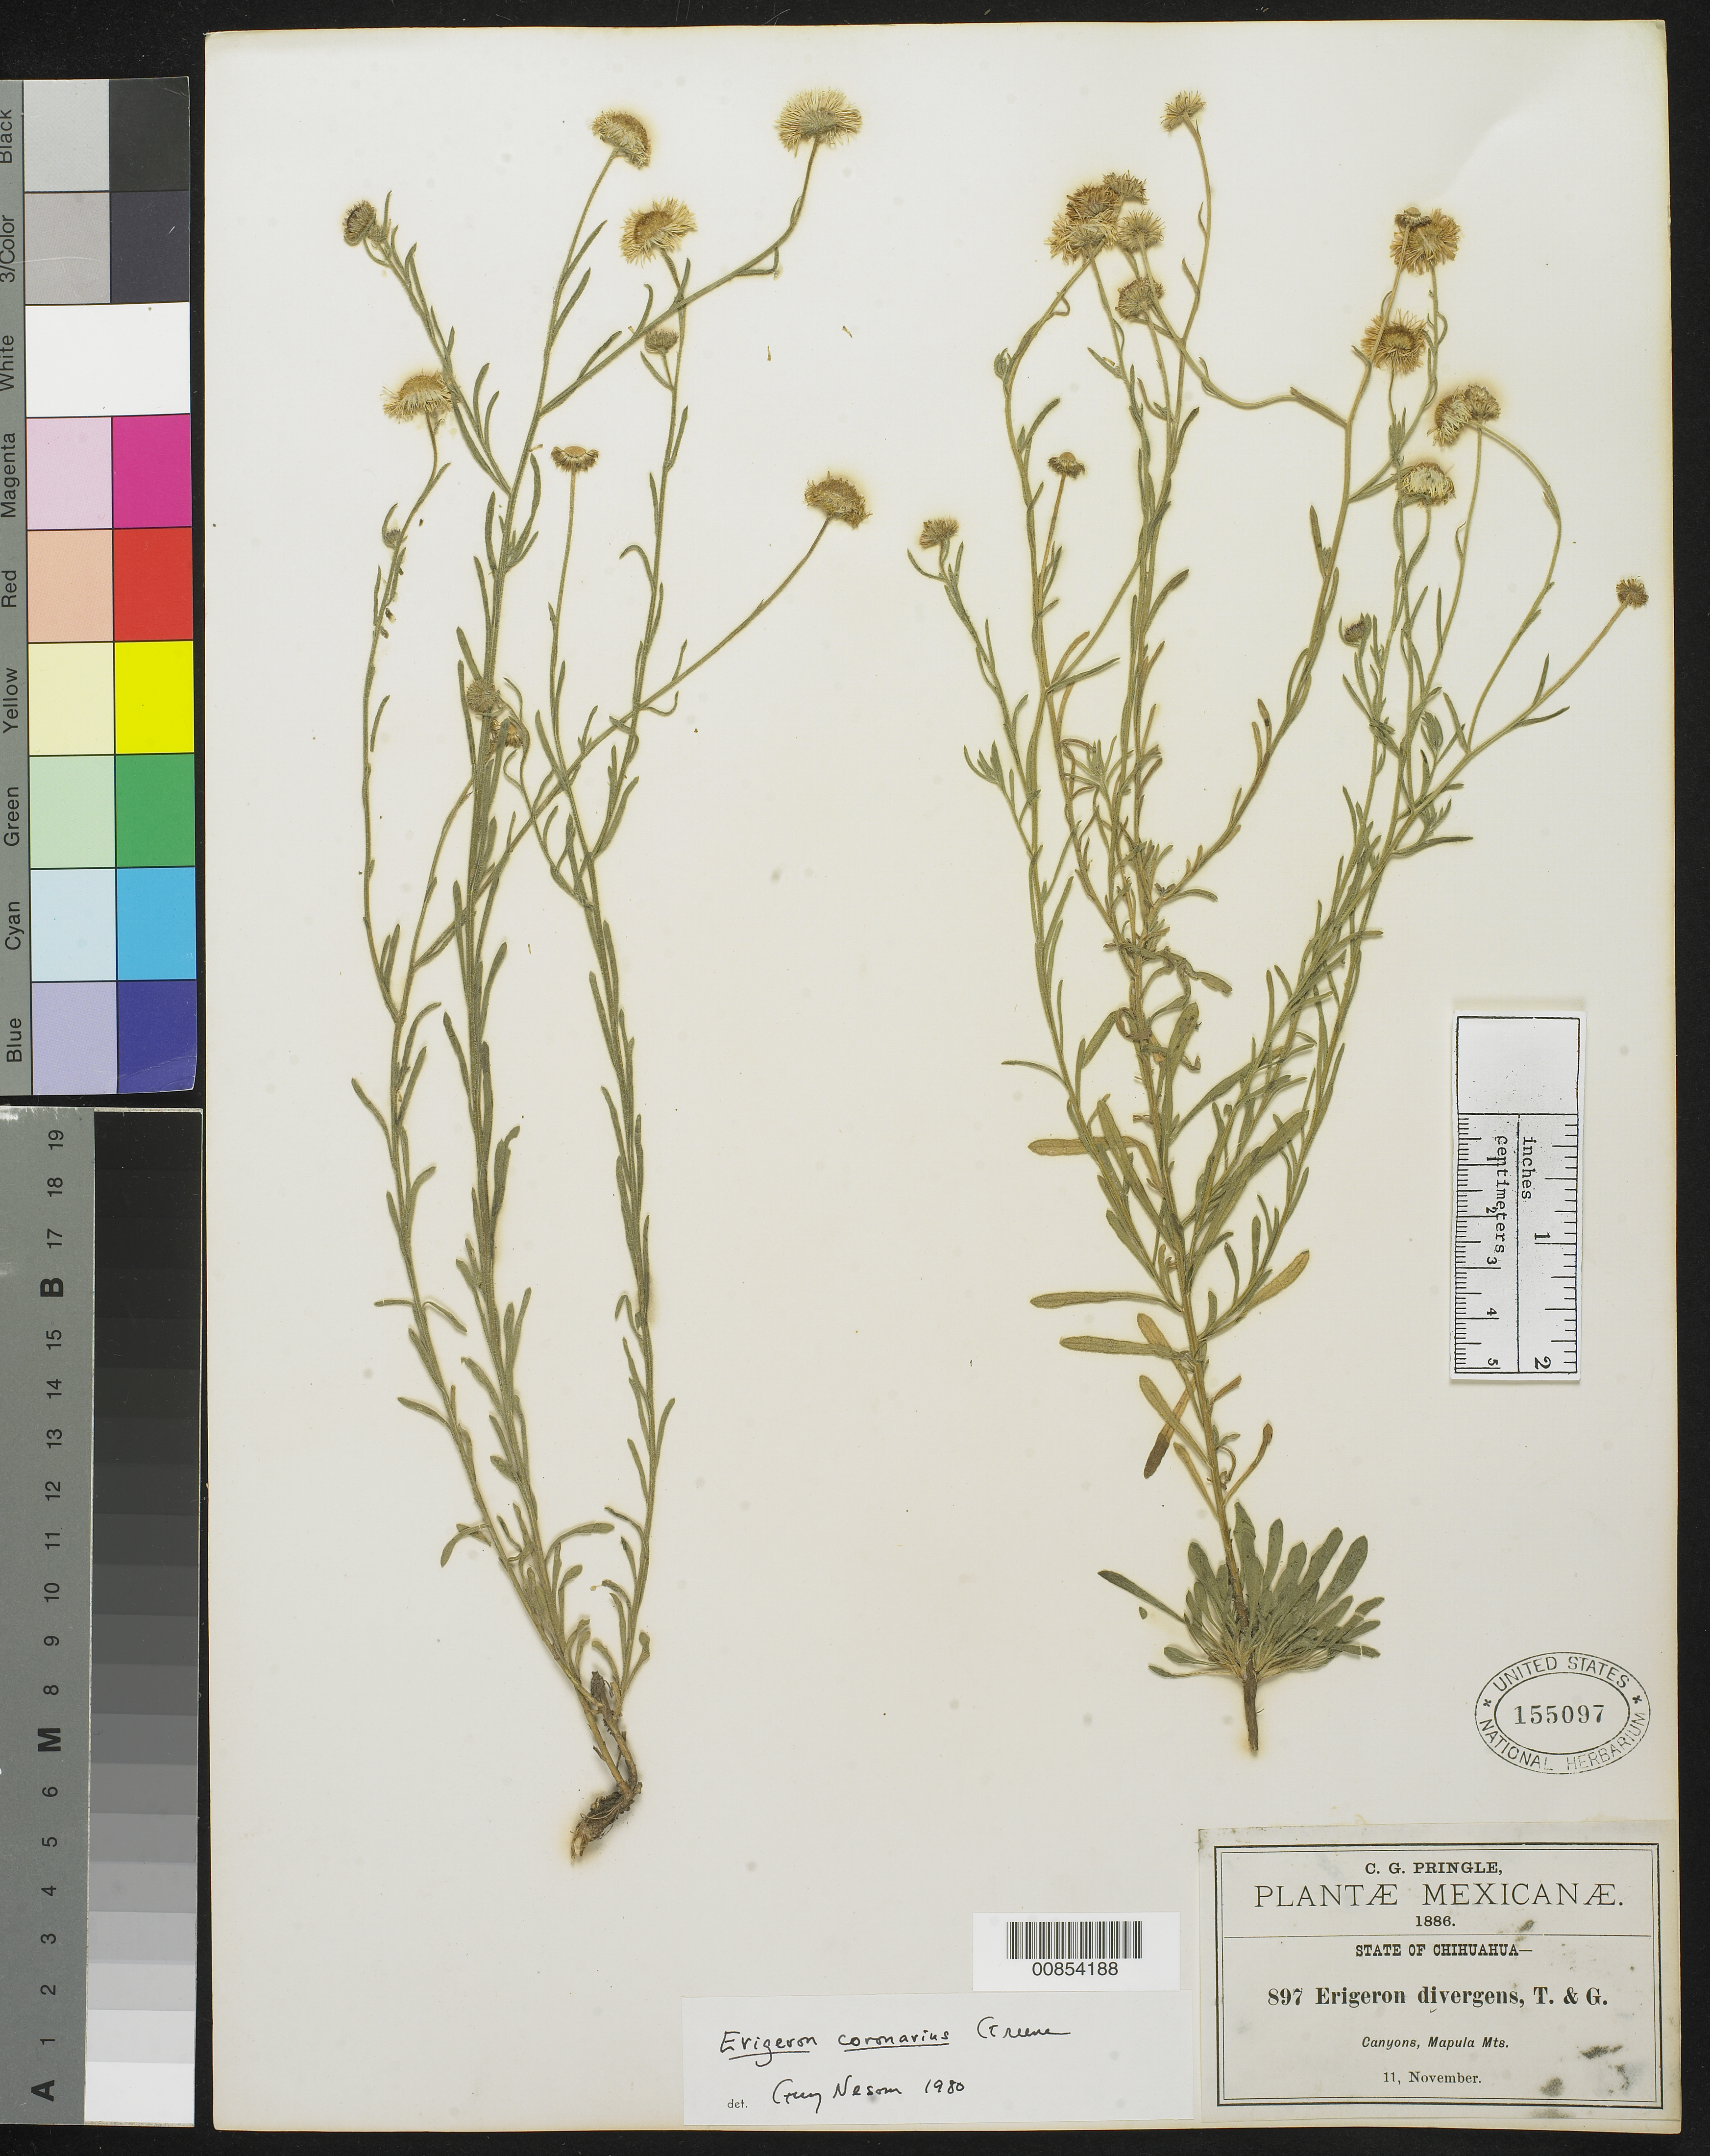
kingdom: Plantae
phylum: Tracheophyta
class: Magnoliopsida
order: Asterales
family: Asteraceae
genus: Erigeron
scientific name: Erigeron coronarius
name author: Greene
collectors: C. G. Pringle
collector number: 897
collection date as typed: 11 Nov 1886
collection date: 1886-11-11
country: Mexico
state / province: Chihuahua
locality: Canyons, Mapula Mts., Chihuahua.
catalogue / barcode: US 155097